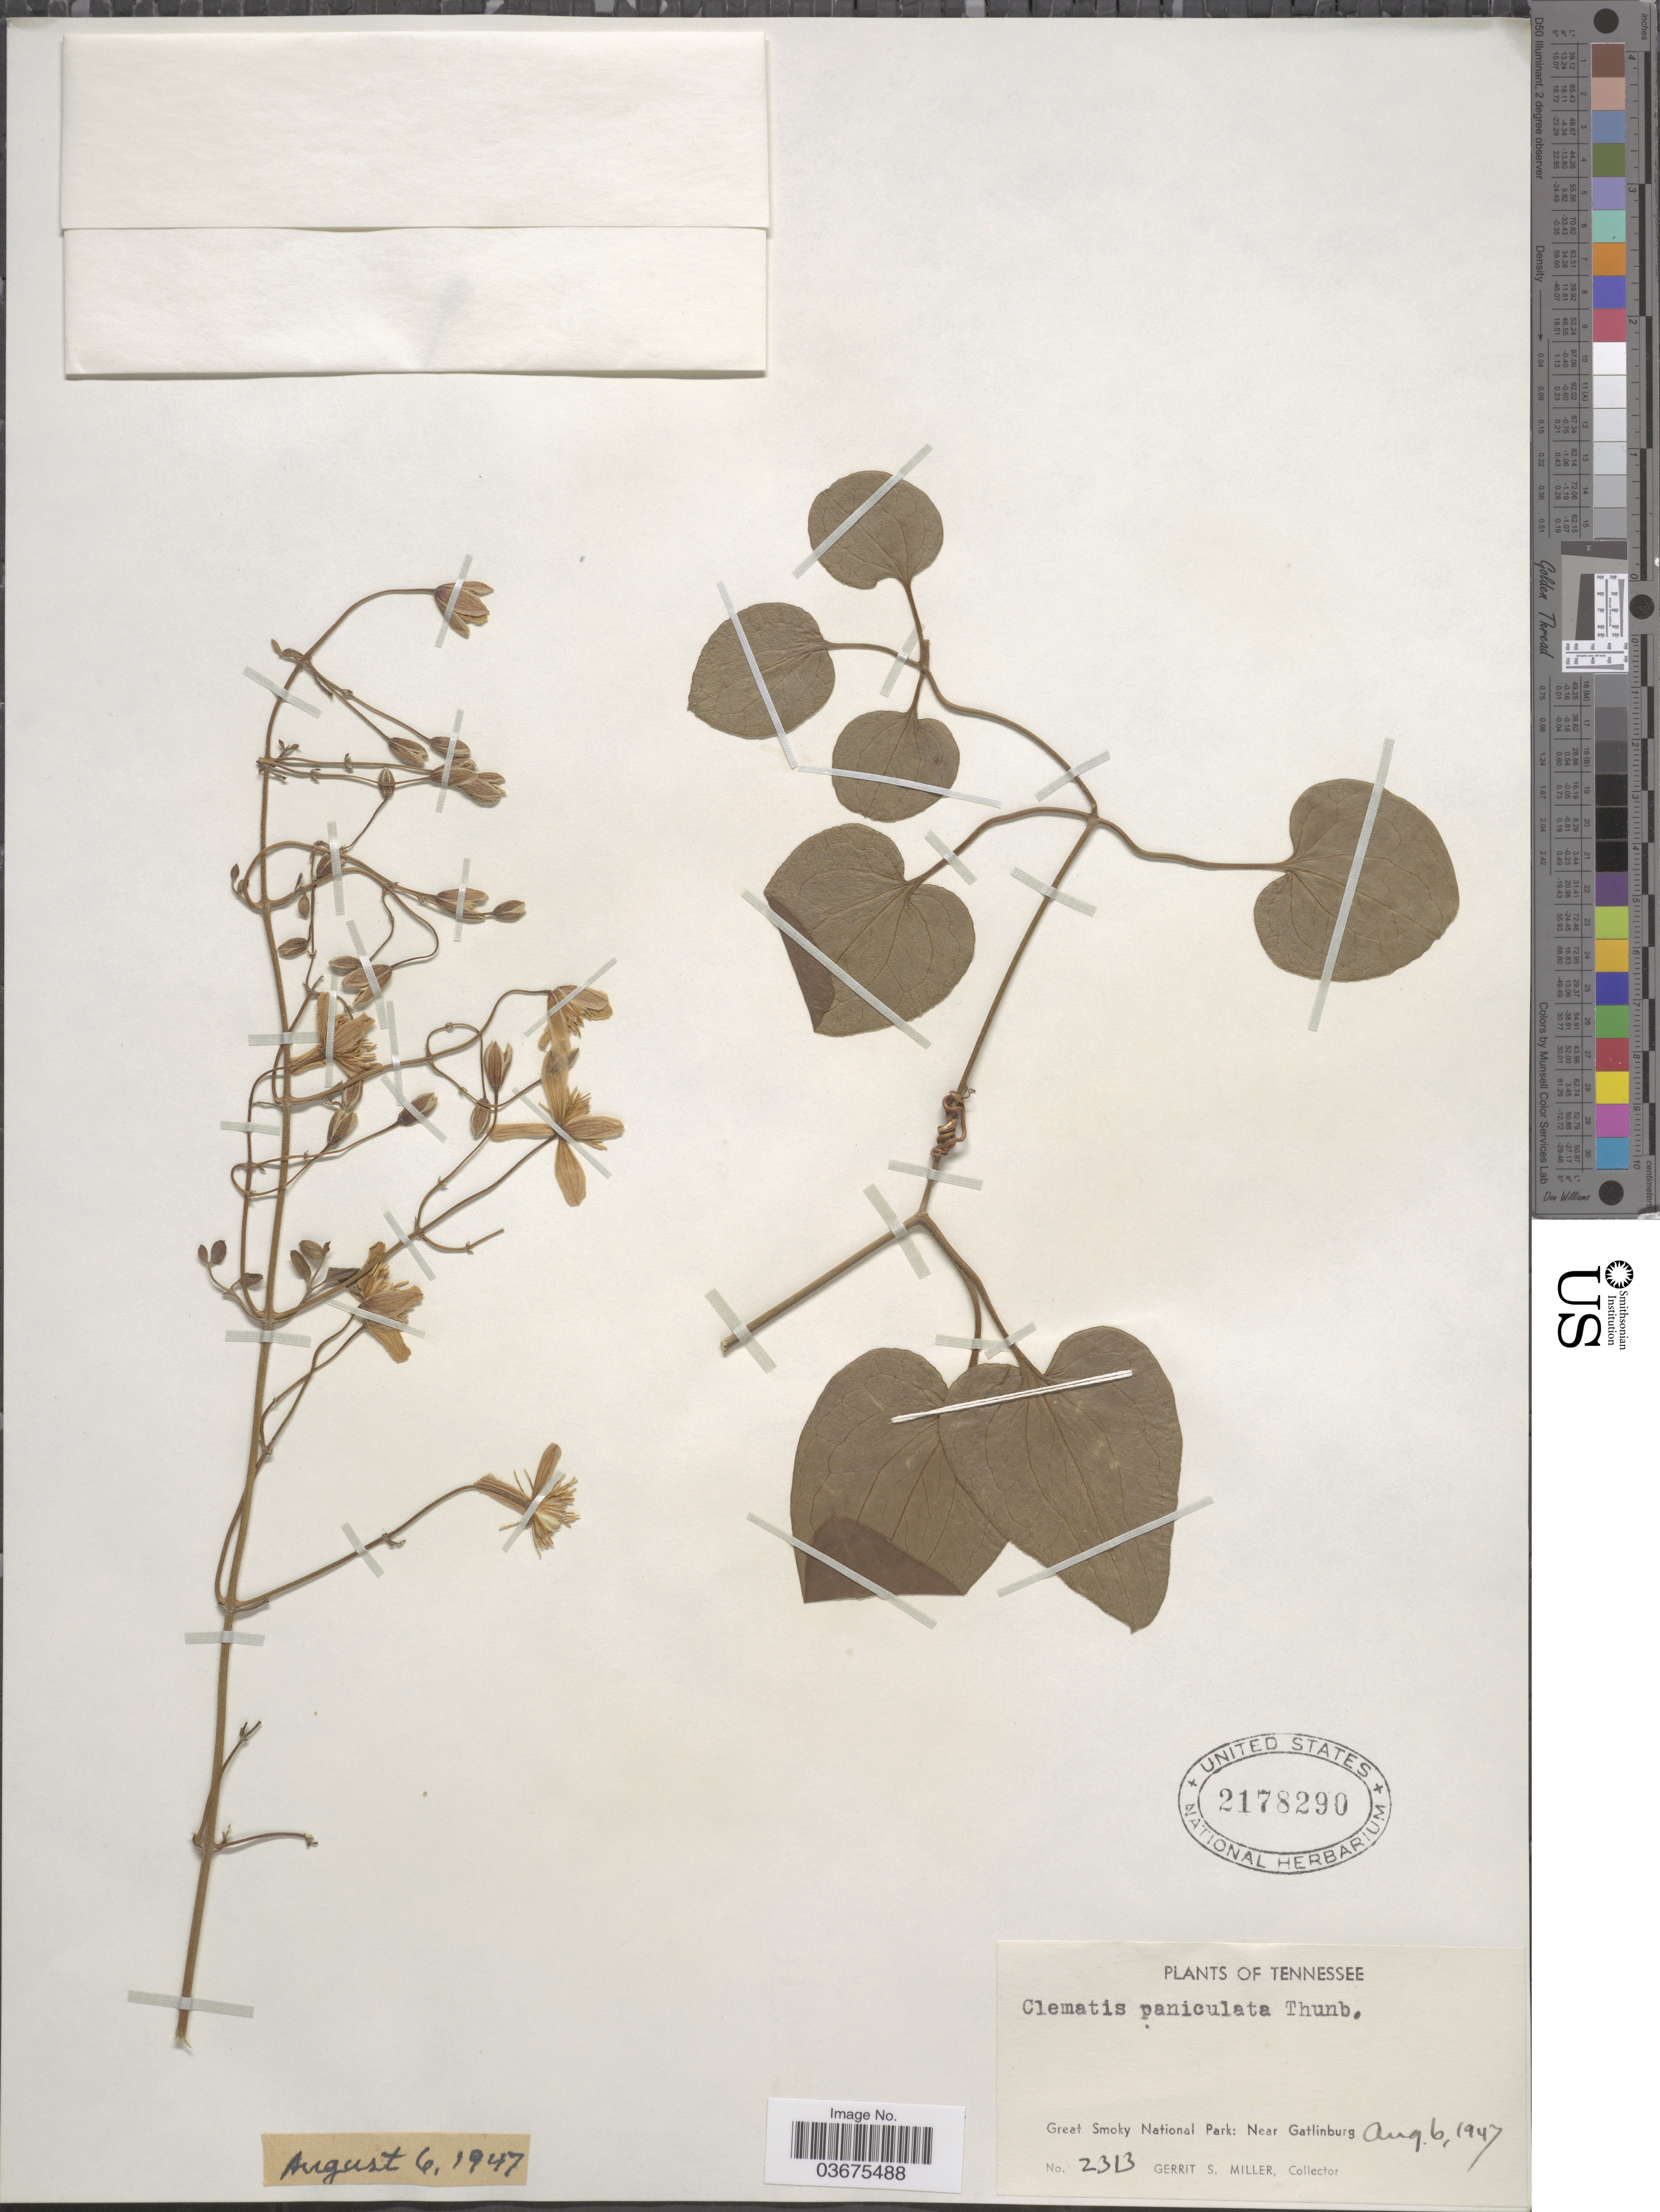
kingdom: Plantae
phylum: Tracheophyta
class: Magnoliopsida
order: Ranunculales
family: Ranunculaceae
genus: Clematis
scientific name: Clematis terniflora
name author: DC.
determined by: Strong, M. T., (US), Smithsonian Institution - National Museum of Natural History (UNITED STATES)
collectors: G. S. Miller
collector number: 2313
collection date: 1947-08-06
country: United States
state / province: Tennessee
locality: Great Smoky National Park: Near Gatlinburg.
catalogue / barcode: US 2178290